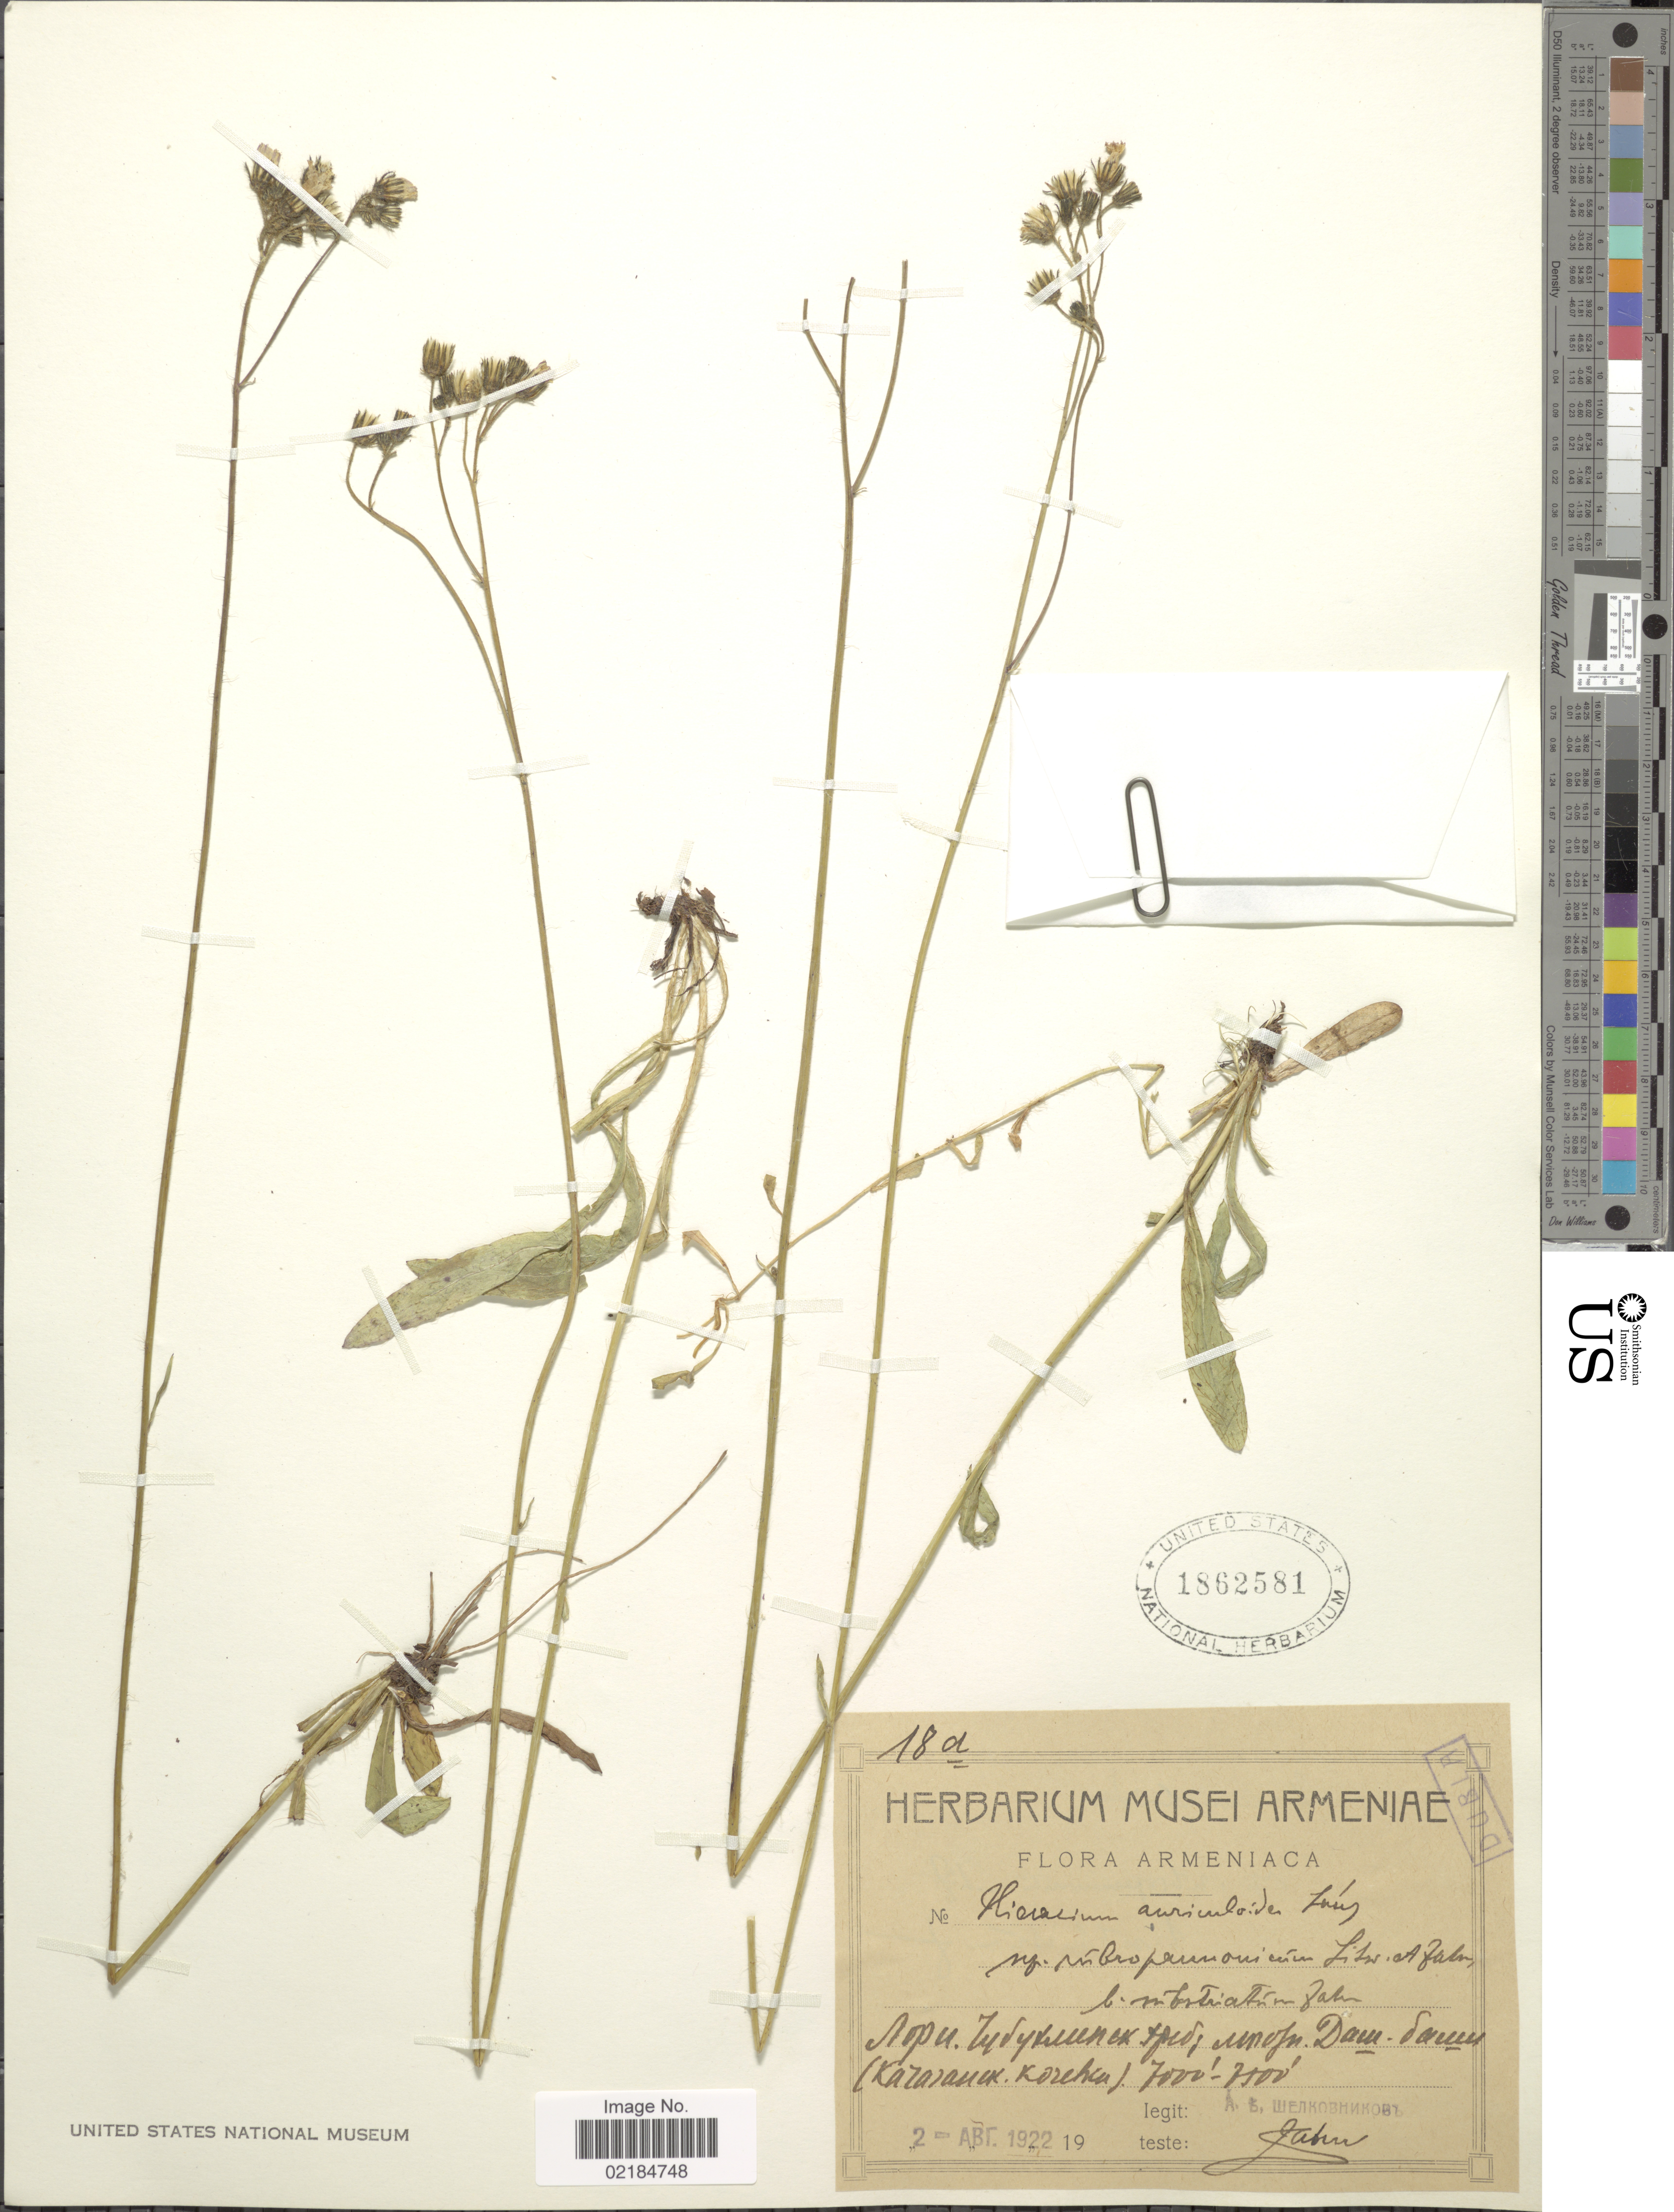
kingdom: Plantae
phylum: Tracheophyta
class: Magnoliopsida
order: Asterales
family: Asteraceae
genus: Pilosella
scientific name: Pilosella auriculoides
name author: (Láng) Arvet-Touvet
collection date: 1922-04-02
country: Armenia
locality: Armeniaca, [illegible text]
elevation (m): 2134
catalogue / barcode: US 1862581